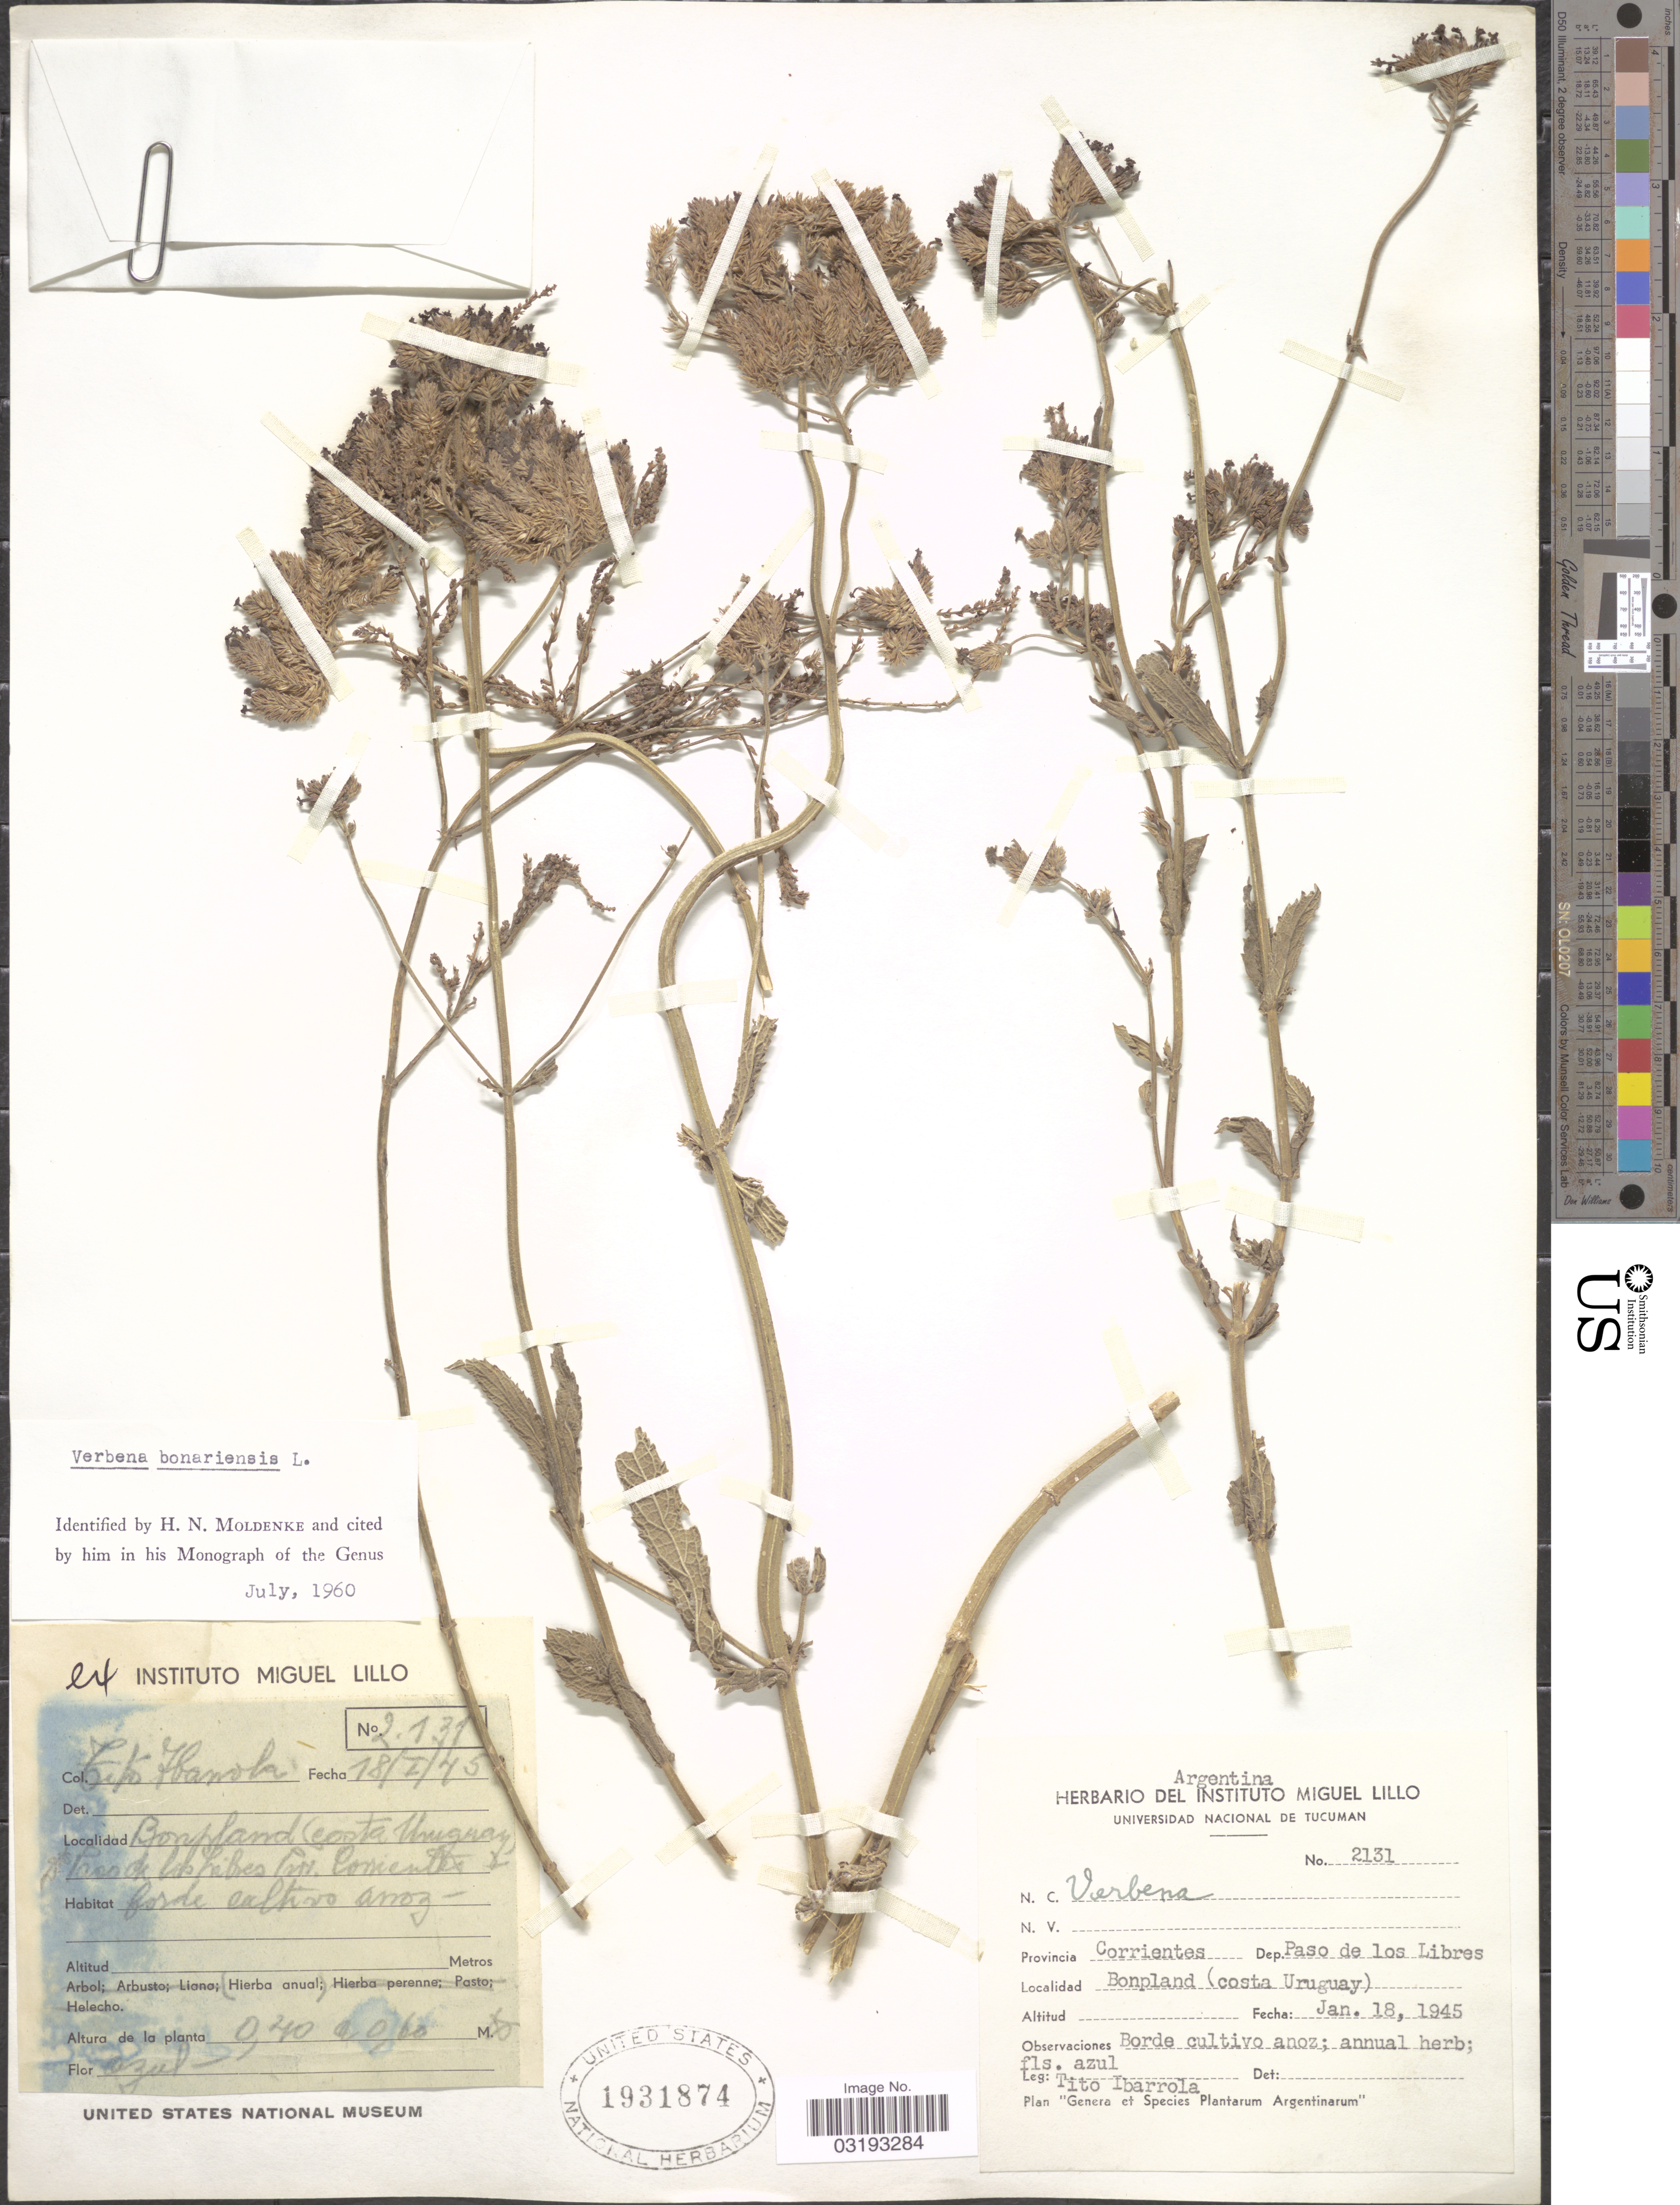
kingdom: Plantae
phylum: Tracheophyta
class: Magnoliopsida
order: Lamiales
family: Verbenaceae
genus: Verbena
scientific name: Verbena bonariensis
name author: L.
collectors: T. Ibarrola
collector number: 2131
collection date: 1945-01-18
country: Argentina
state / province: Corrientes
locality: Dep. Paso de los Libres. Bonpland (costa Uruguay). Borde cultivo anoz.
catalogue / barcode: US 1931874